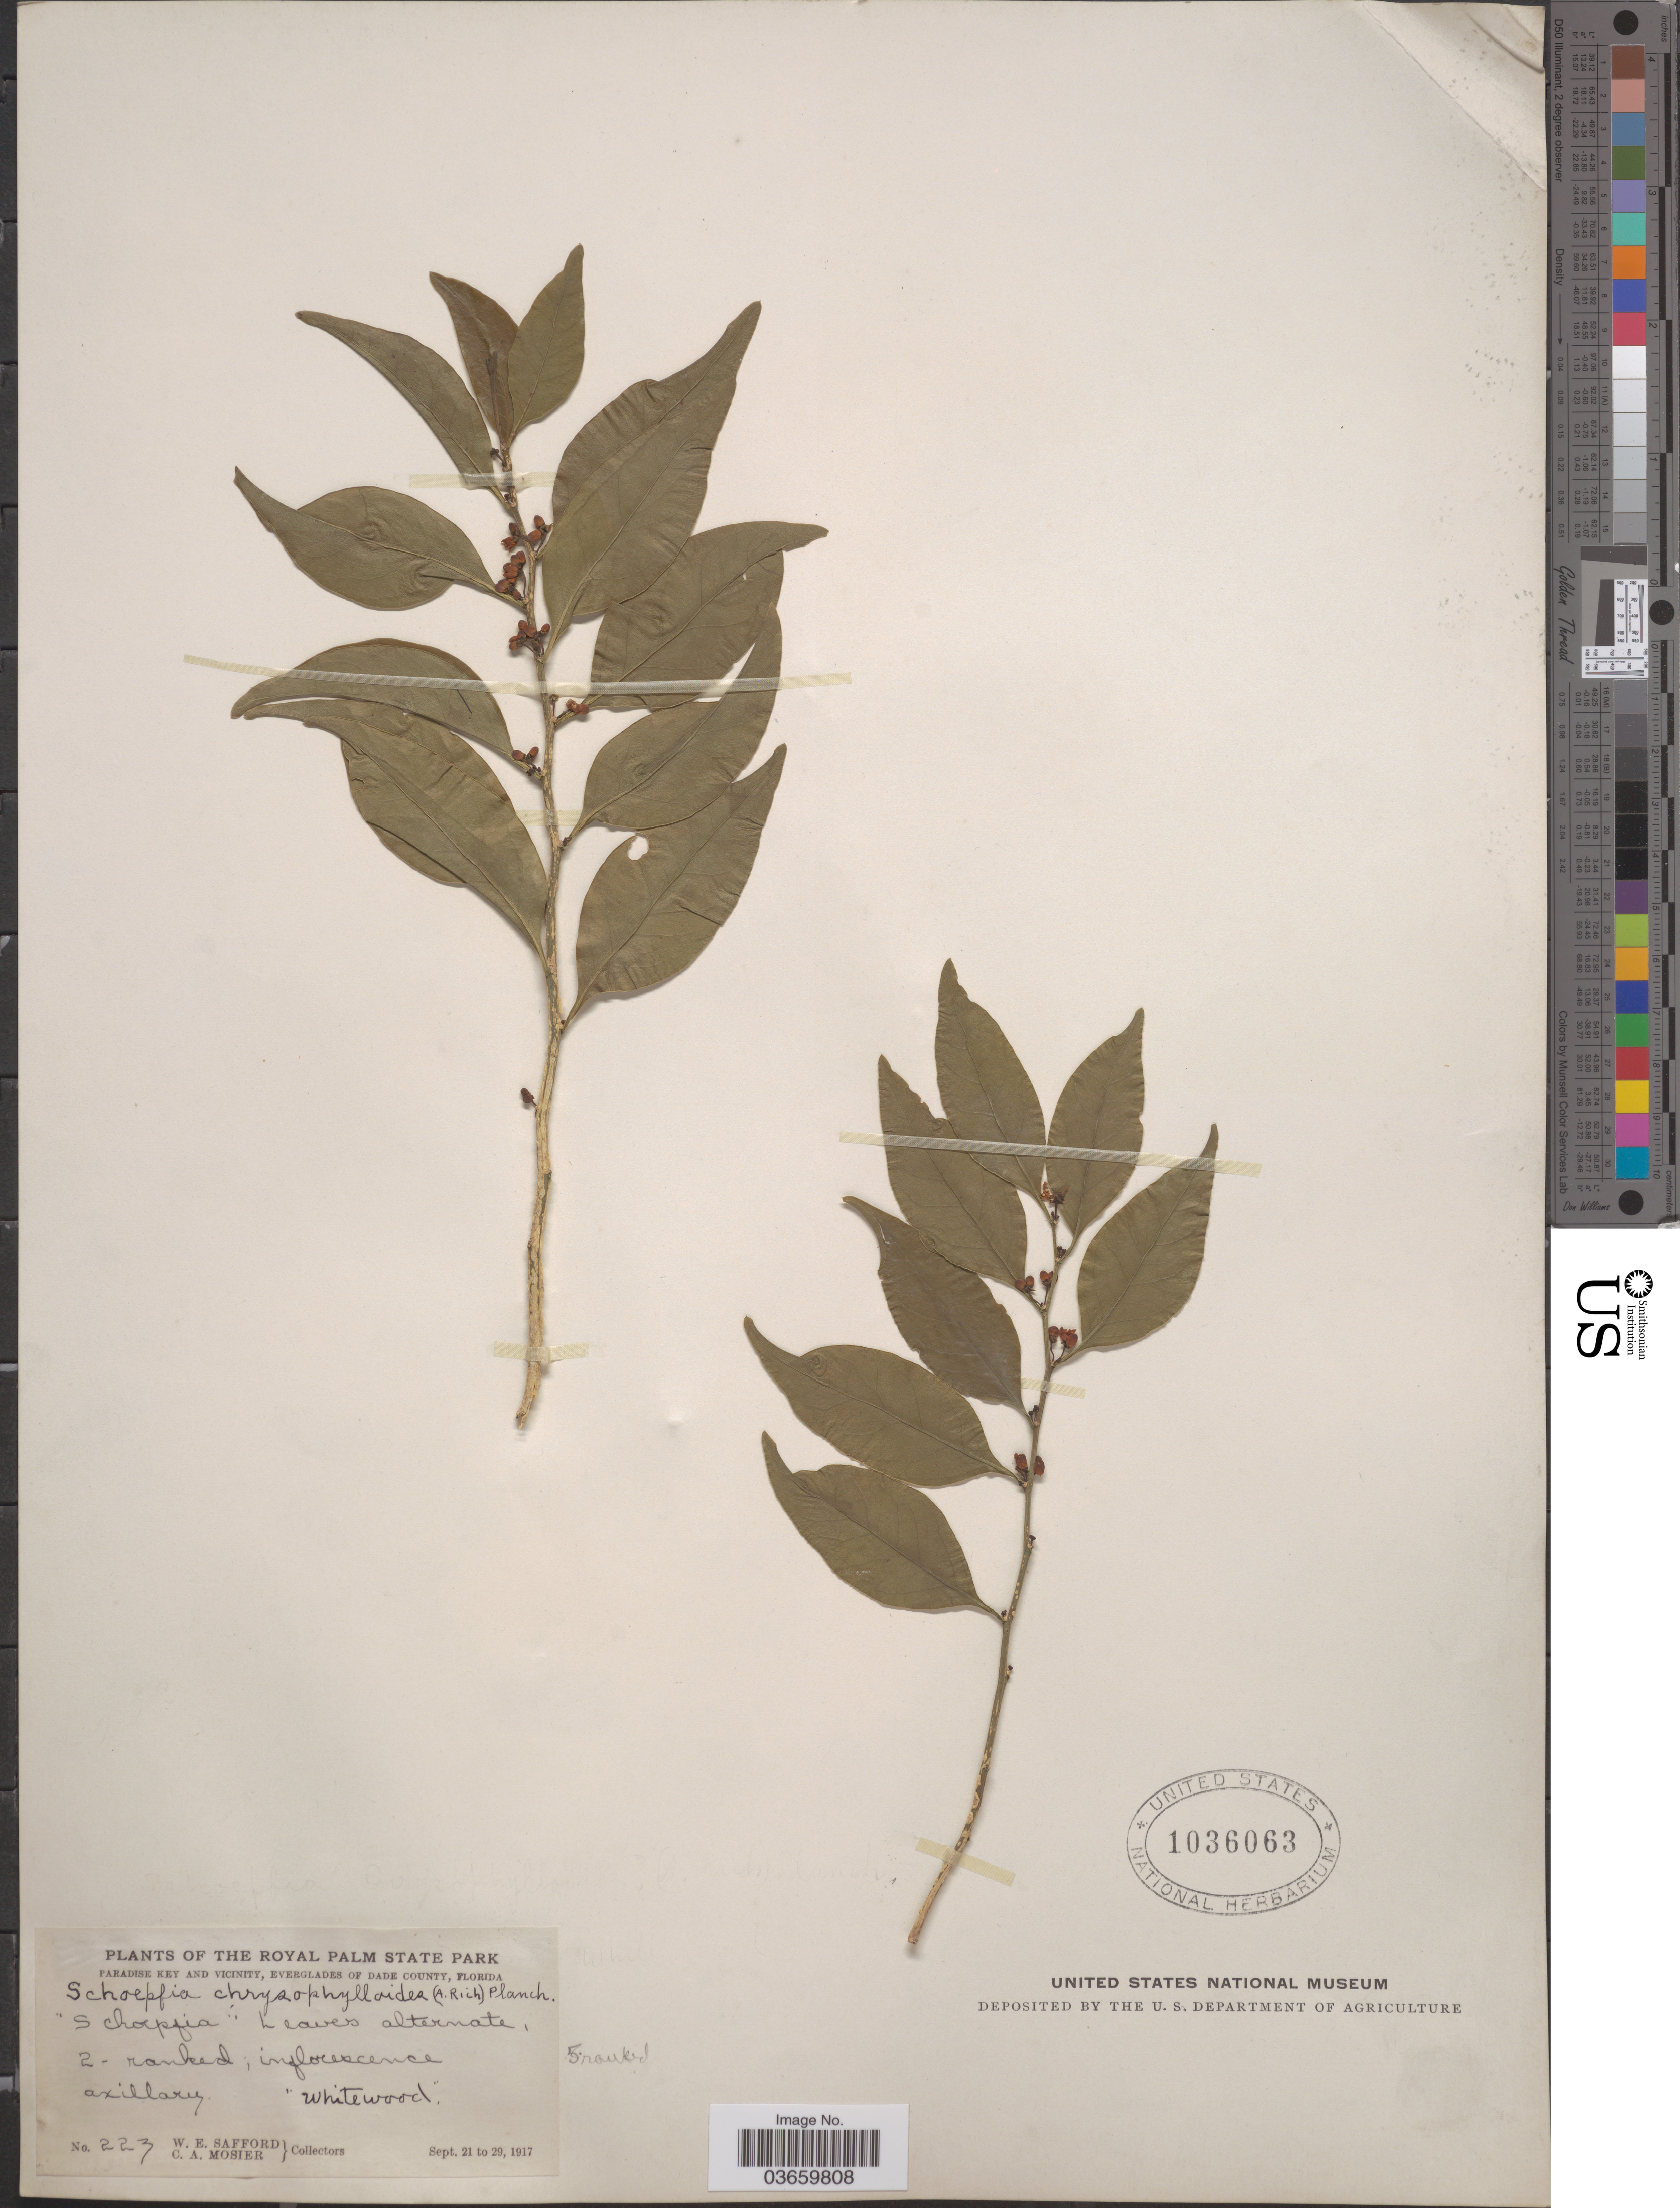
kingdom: Plantae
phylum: Tracheophyta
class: Magnoliopsida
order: Santalales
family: Schoepfiaceae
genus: Schoepfia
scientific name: Schoepfia chrysophylloides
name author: (A. Rich.) Planch.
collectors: W. E. Safford & C. A. Mosier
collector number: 223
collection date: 1917-09-21/1917-09-29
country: United States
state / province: Florida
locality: The Royal Palm State Park. Paradise Key and vicinity, Everglades of Dade County.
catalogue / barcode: US 1036063